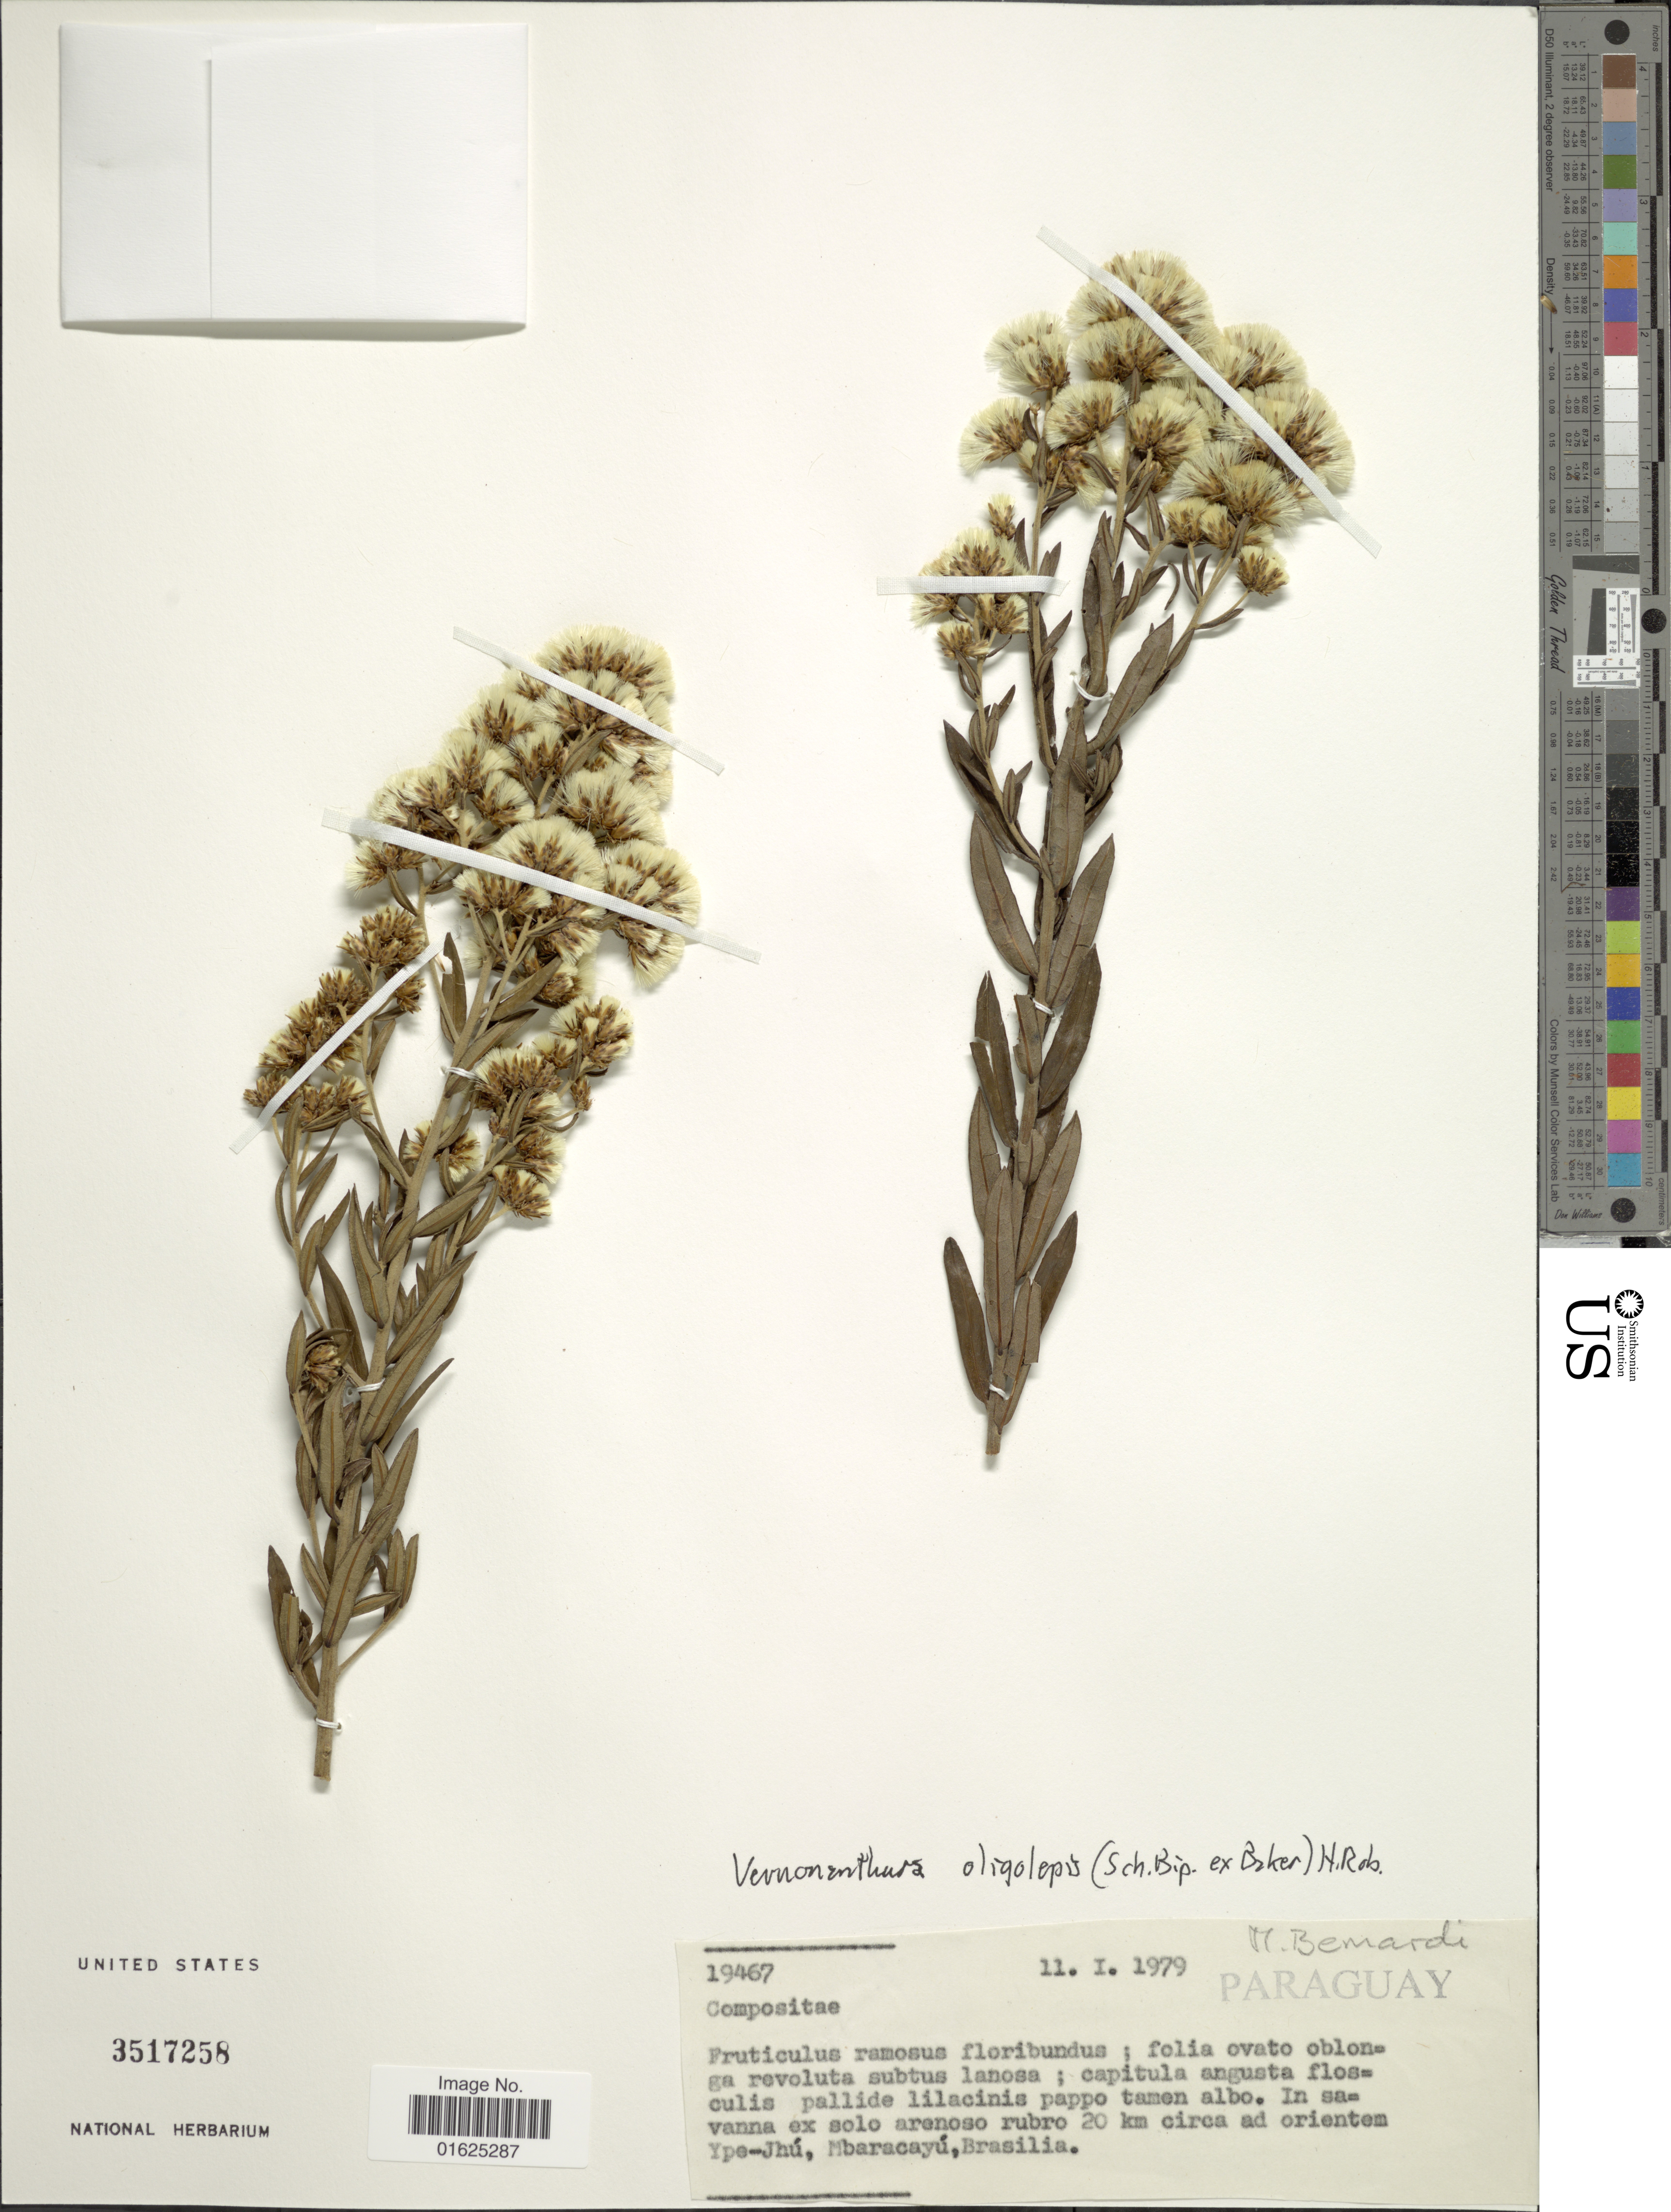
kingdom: Plantae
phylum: Tracheophyta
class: Magnoliopsida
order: Asterales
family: Asteraceae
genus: Vernonanthura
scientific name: Vernonanthura oligolepis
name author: (Sch. Bip. ex Baker) H. Rob.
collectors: M. Bernardi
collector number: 19467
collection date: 1979-01-11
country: Paraguay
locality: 20 km circa ad orientem Ype-Jhú, Mbaracayú, Paraguay, Brasilia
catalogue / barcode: US 3517258